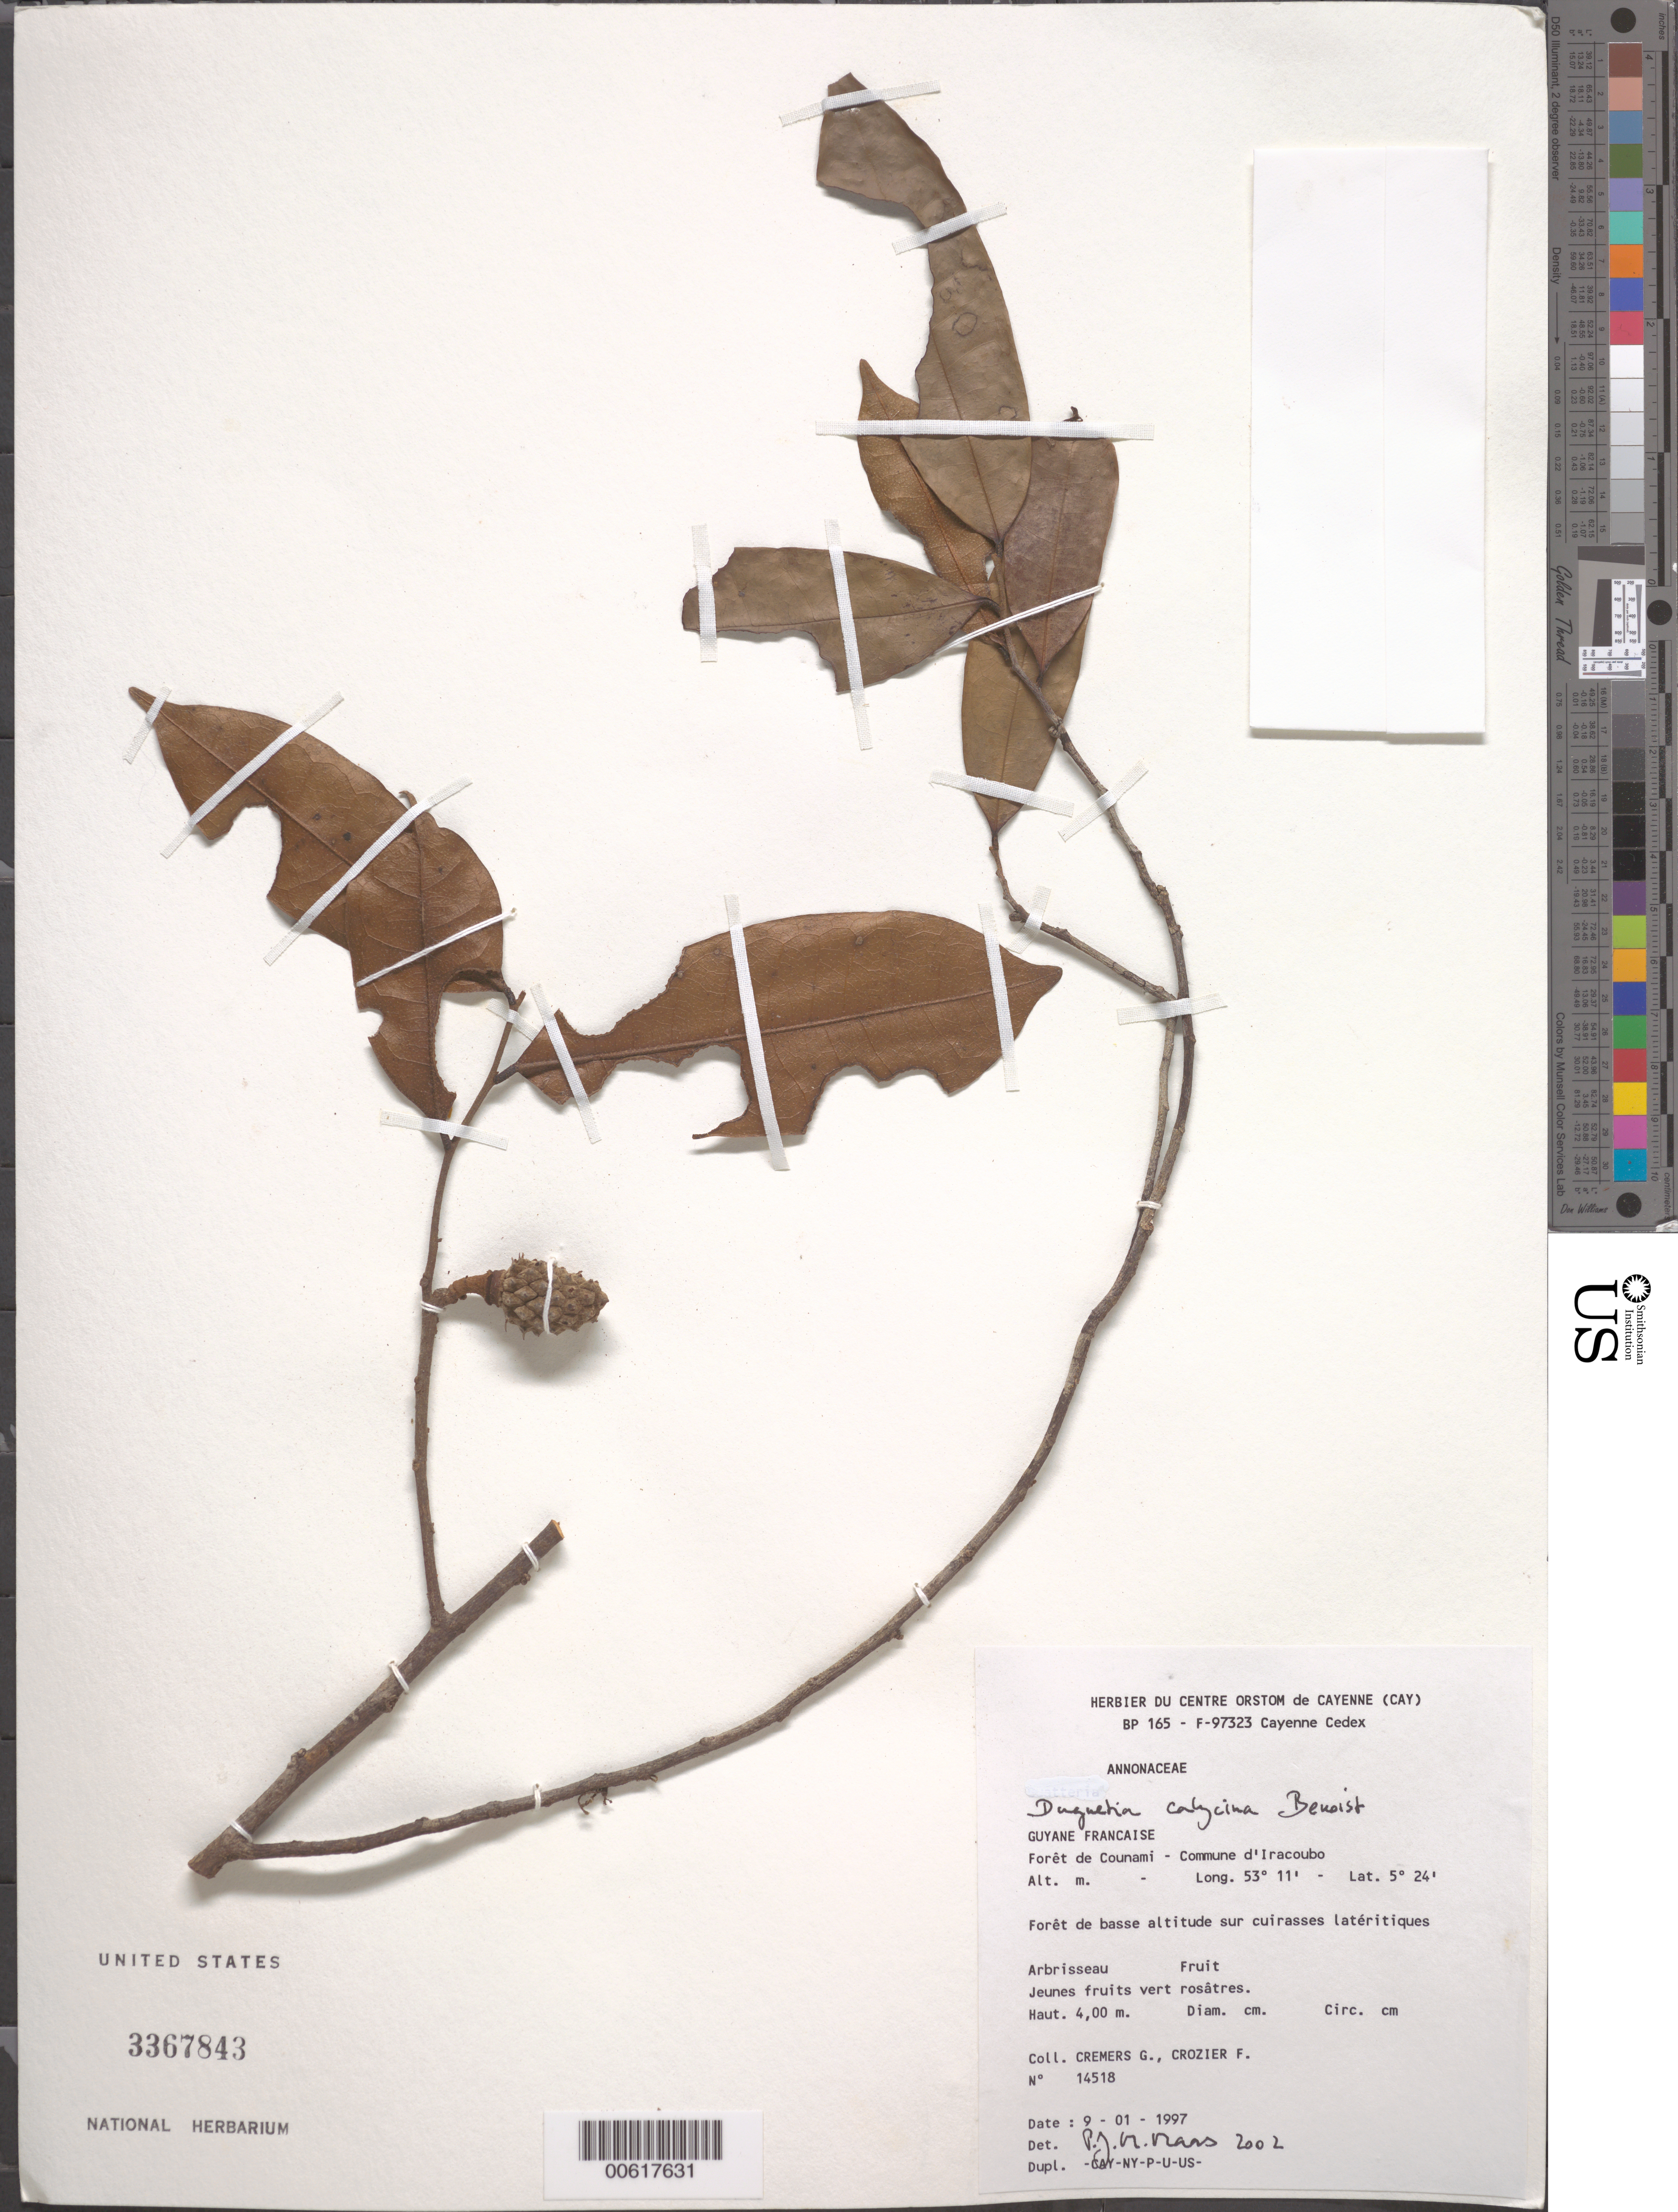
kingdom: Plantae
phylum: Tracheophyta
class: Magnoliopsida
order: Magnoliales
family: Annonaceae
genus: Duguetia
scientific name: Duguetia calycina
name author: Benoist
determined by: Maas, Paul J. M.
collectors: G. Cremers & F. Crozier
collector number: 14518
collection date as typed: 9-Jan-97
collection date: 1997-01-09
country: French Guiana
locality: Commune d'Iracoubo, forêt de Counami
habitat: Forêt de basse altitude sur cuirasses latéritiques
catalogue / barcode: US 3367843